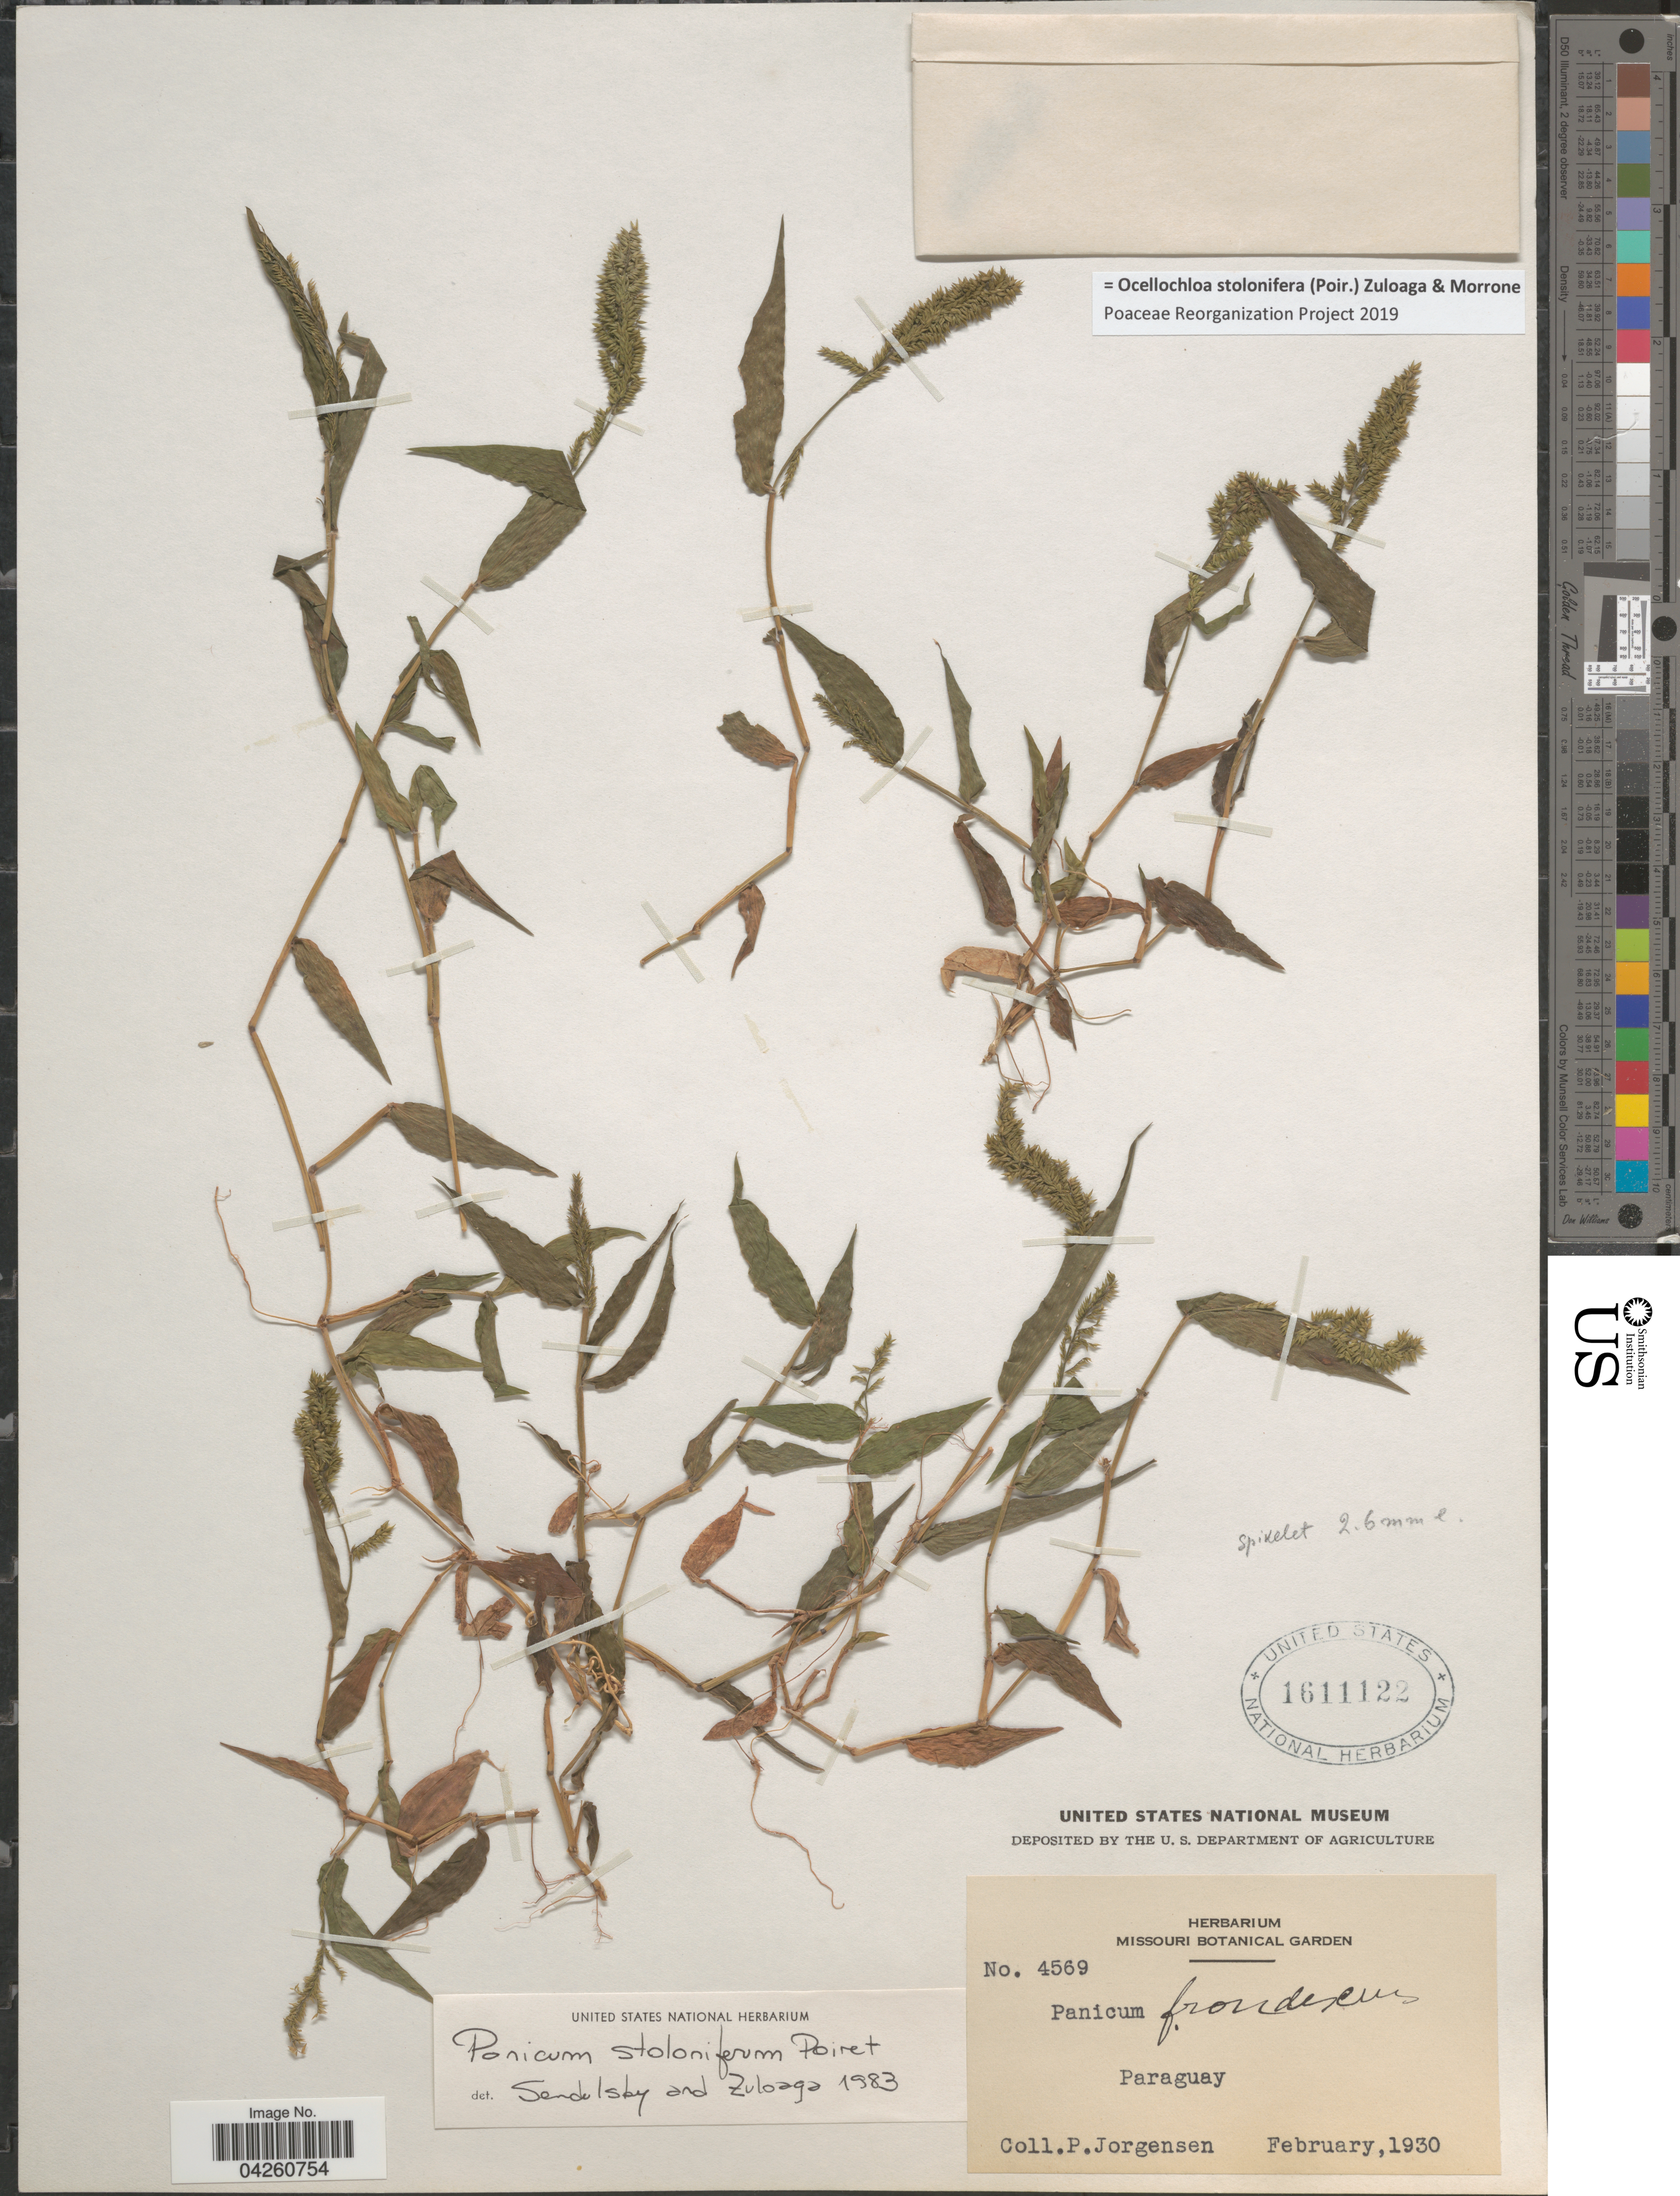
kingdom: Plantae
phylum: Tracheophyta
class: Liliopsida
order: Poales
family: Poaceae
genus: Ocellochloa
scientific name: Ocellochloa stolonifera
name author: (Poir.) Zuloaga & Morrone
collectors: P. Jörgensen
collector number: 4569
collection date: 1930-02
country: Paraguay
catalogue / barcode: US 1611122